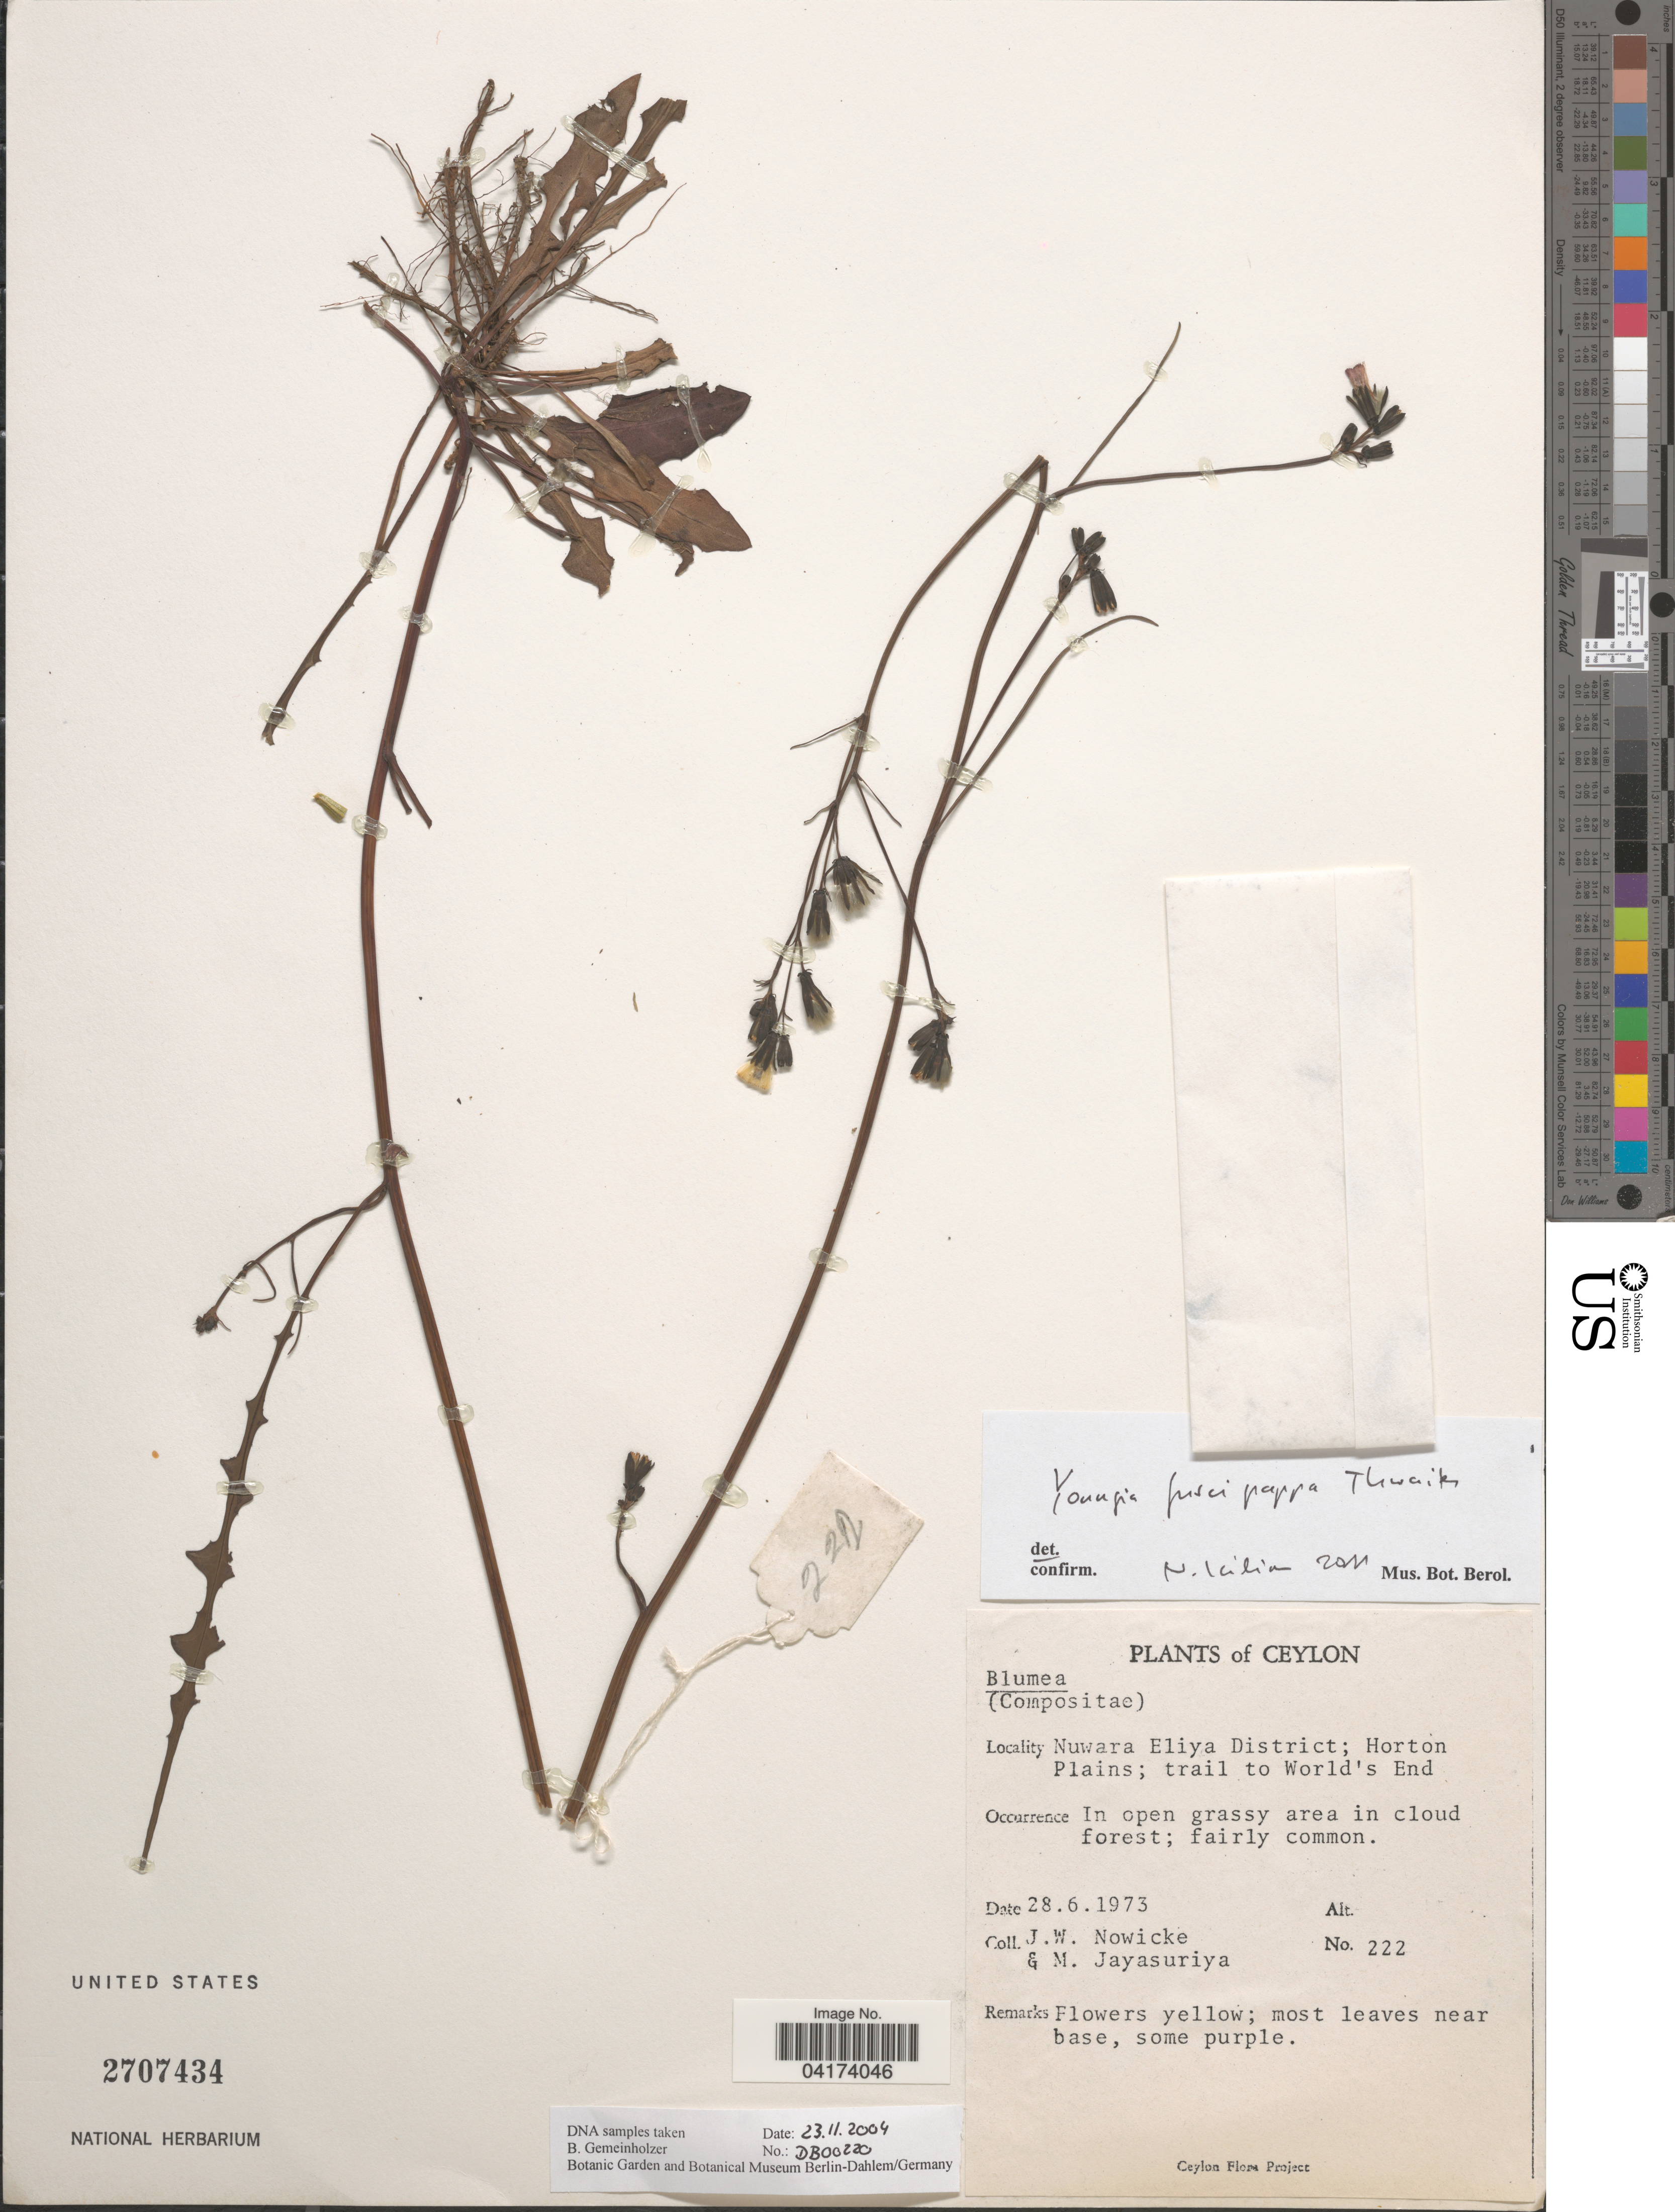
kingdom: Plantae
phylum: Tracheophyta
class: Magnoliopsida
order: Asterales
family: Asteraceae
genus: Youngia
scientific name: Youngia fuscipappa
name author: Thwaites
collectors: J. W. Nowicke & M. Jayasuriya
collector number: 222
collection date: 1973-06-28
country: Sri Lanka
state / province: Central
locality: Ceylon. Nuwara Eliya District; Horton Plains; trail to World's End.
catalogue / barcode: US 2707434